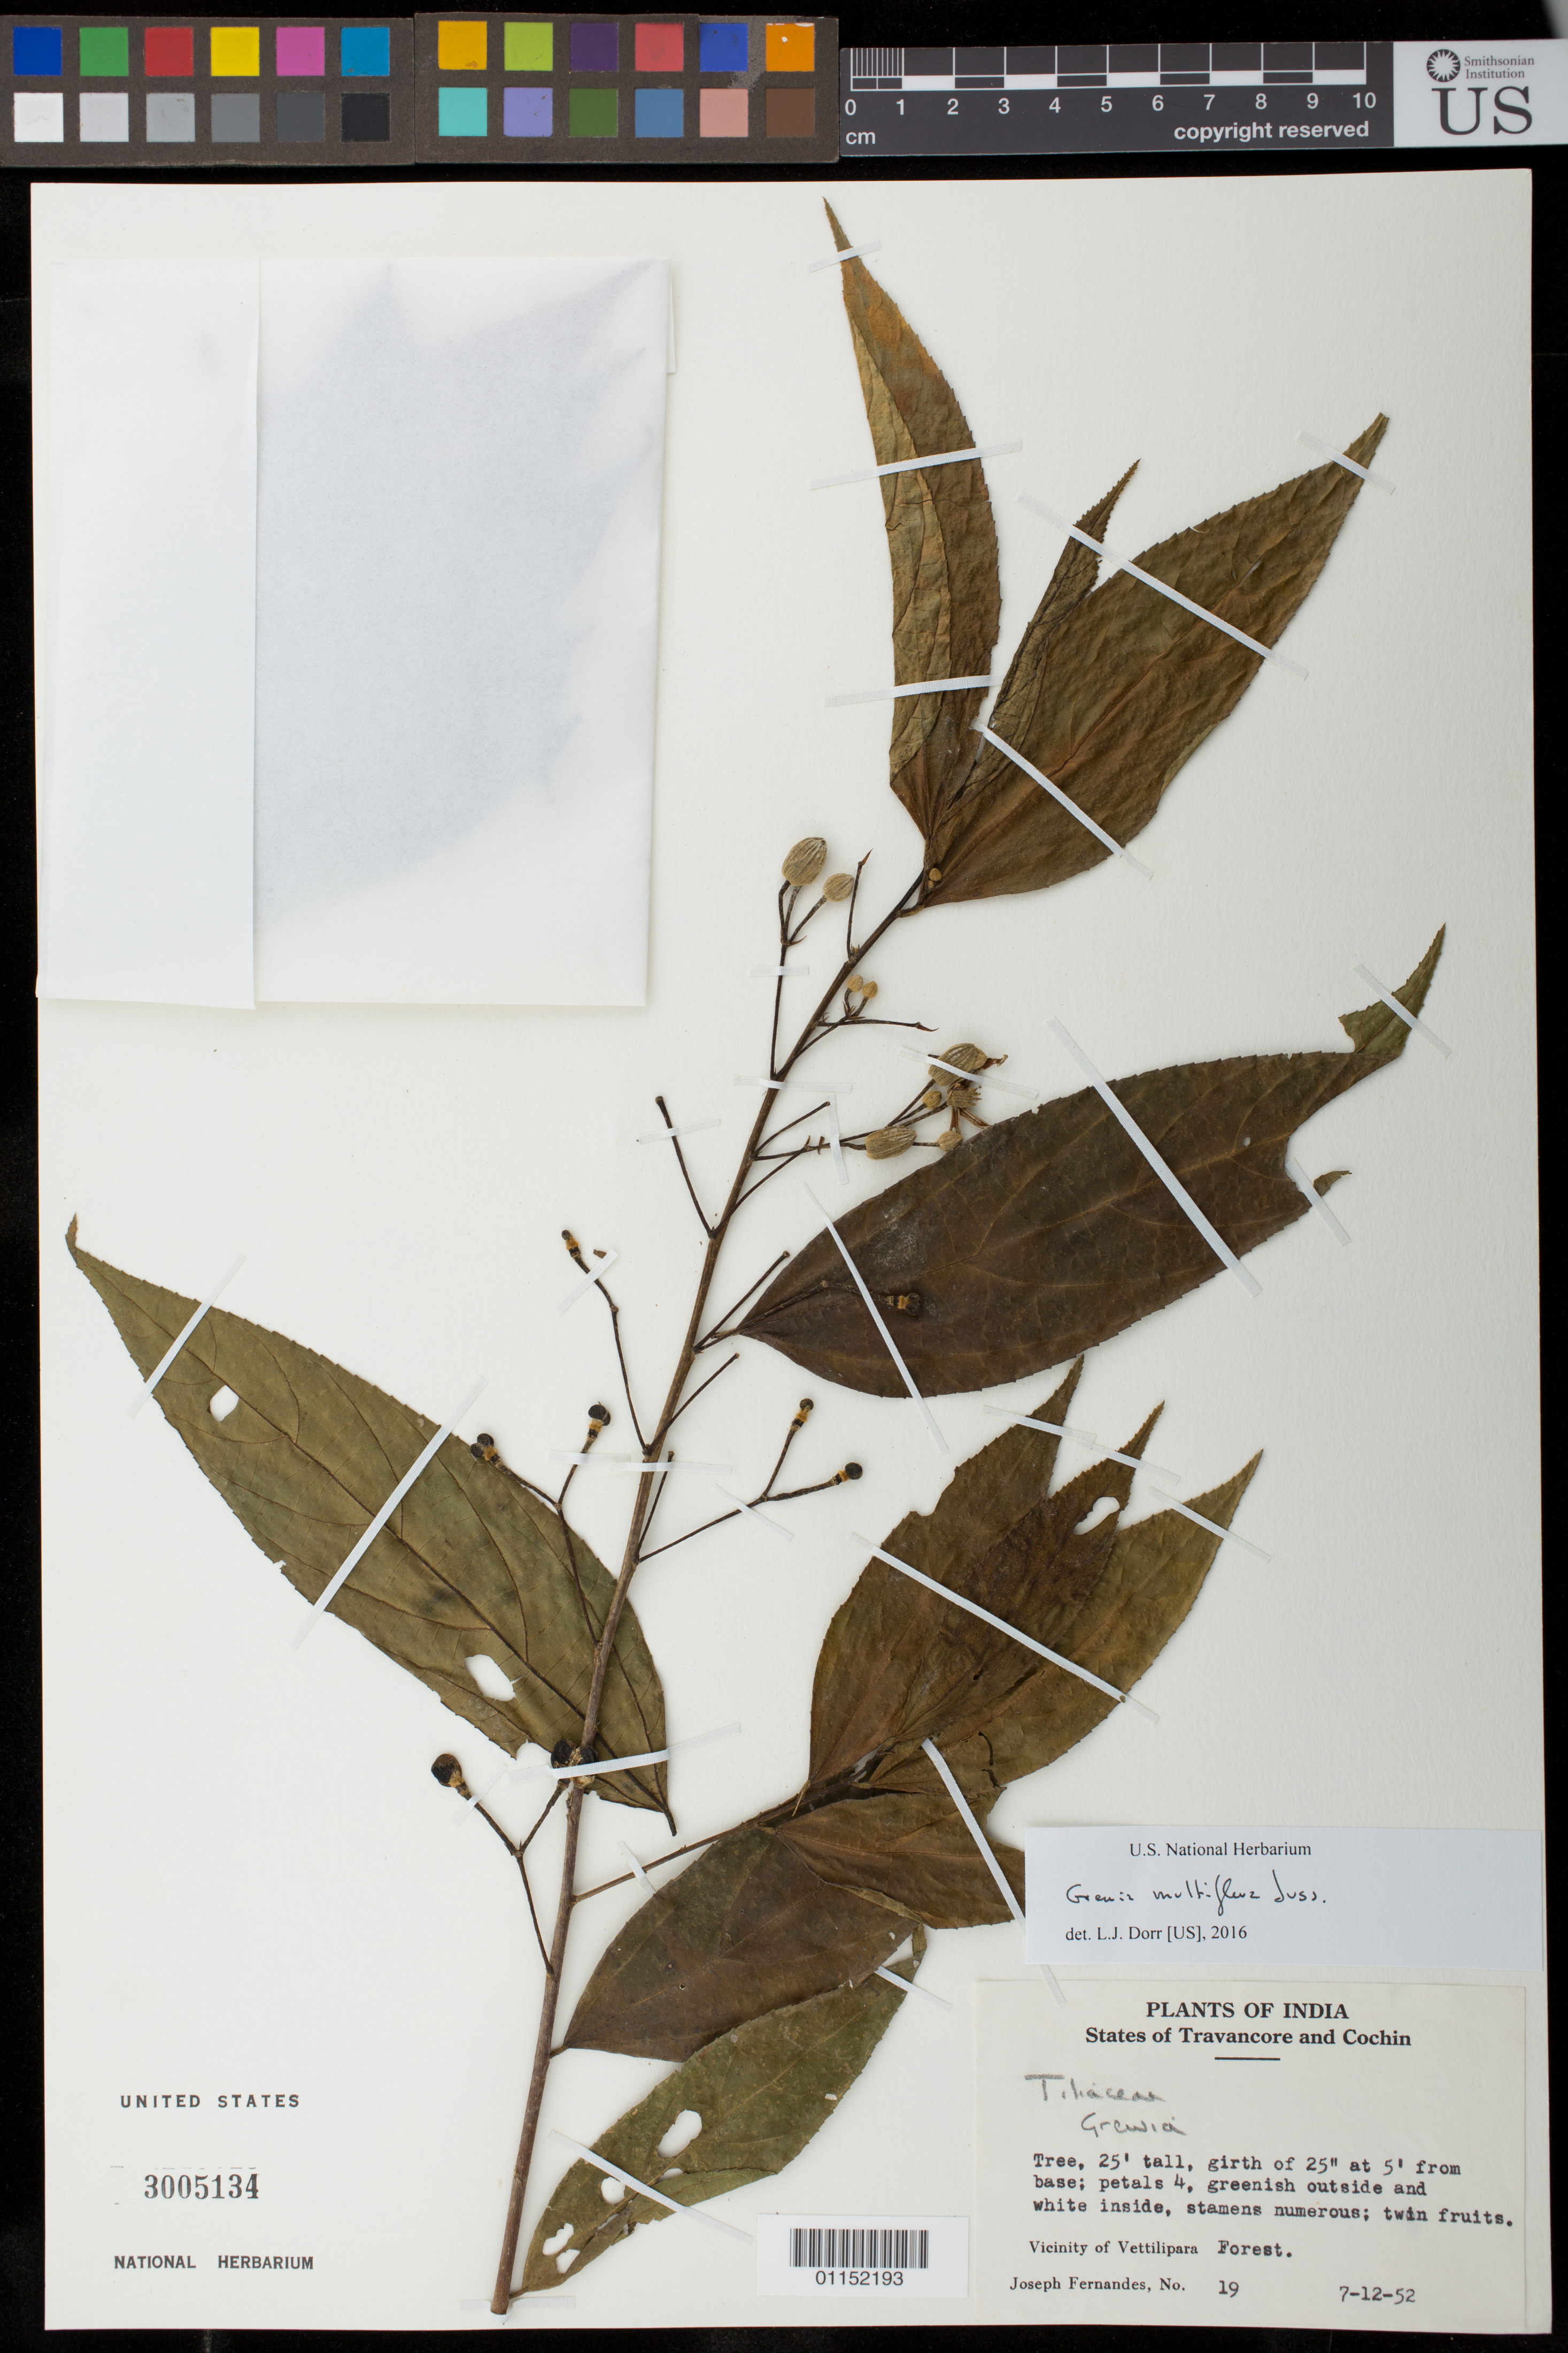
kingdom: Plantae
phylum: Tracheophyta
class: Magnoliopsida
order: Malvales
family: Malvaceae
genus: Grewia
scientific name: Grewia multiflora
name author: Juss.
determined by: Dorr, L. J., (BOT), Smithsonian Institution - National Museum of Natural History (UNITED STATES)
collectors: J. Fernandes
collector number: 19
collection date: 1952-07-12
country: India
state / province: Kerala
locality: Vicinity of Vettilipara. Travancore/ Cochin.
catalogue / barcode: US 3005134